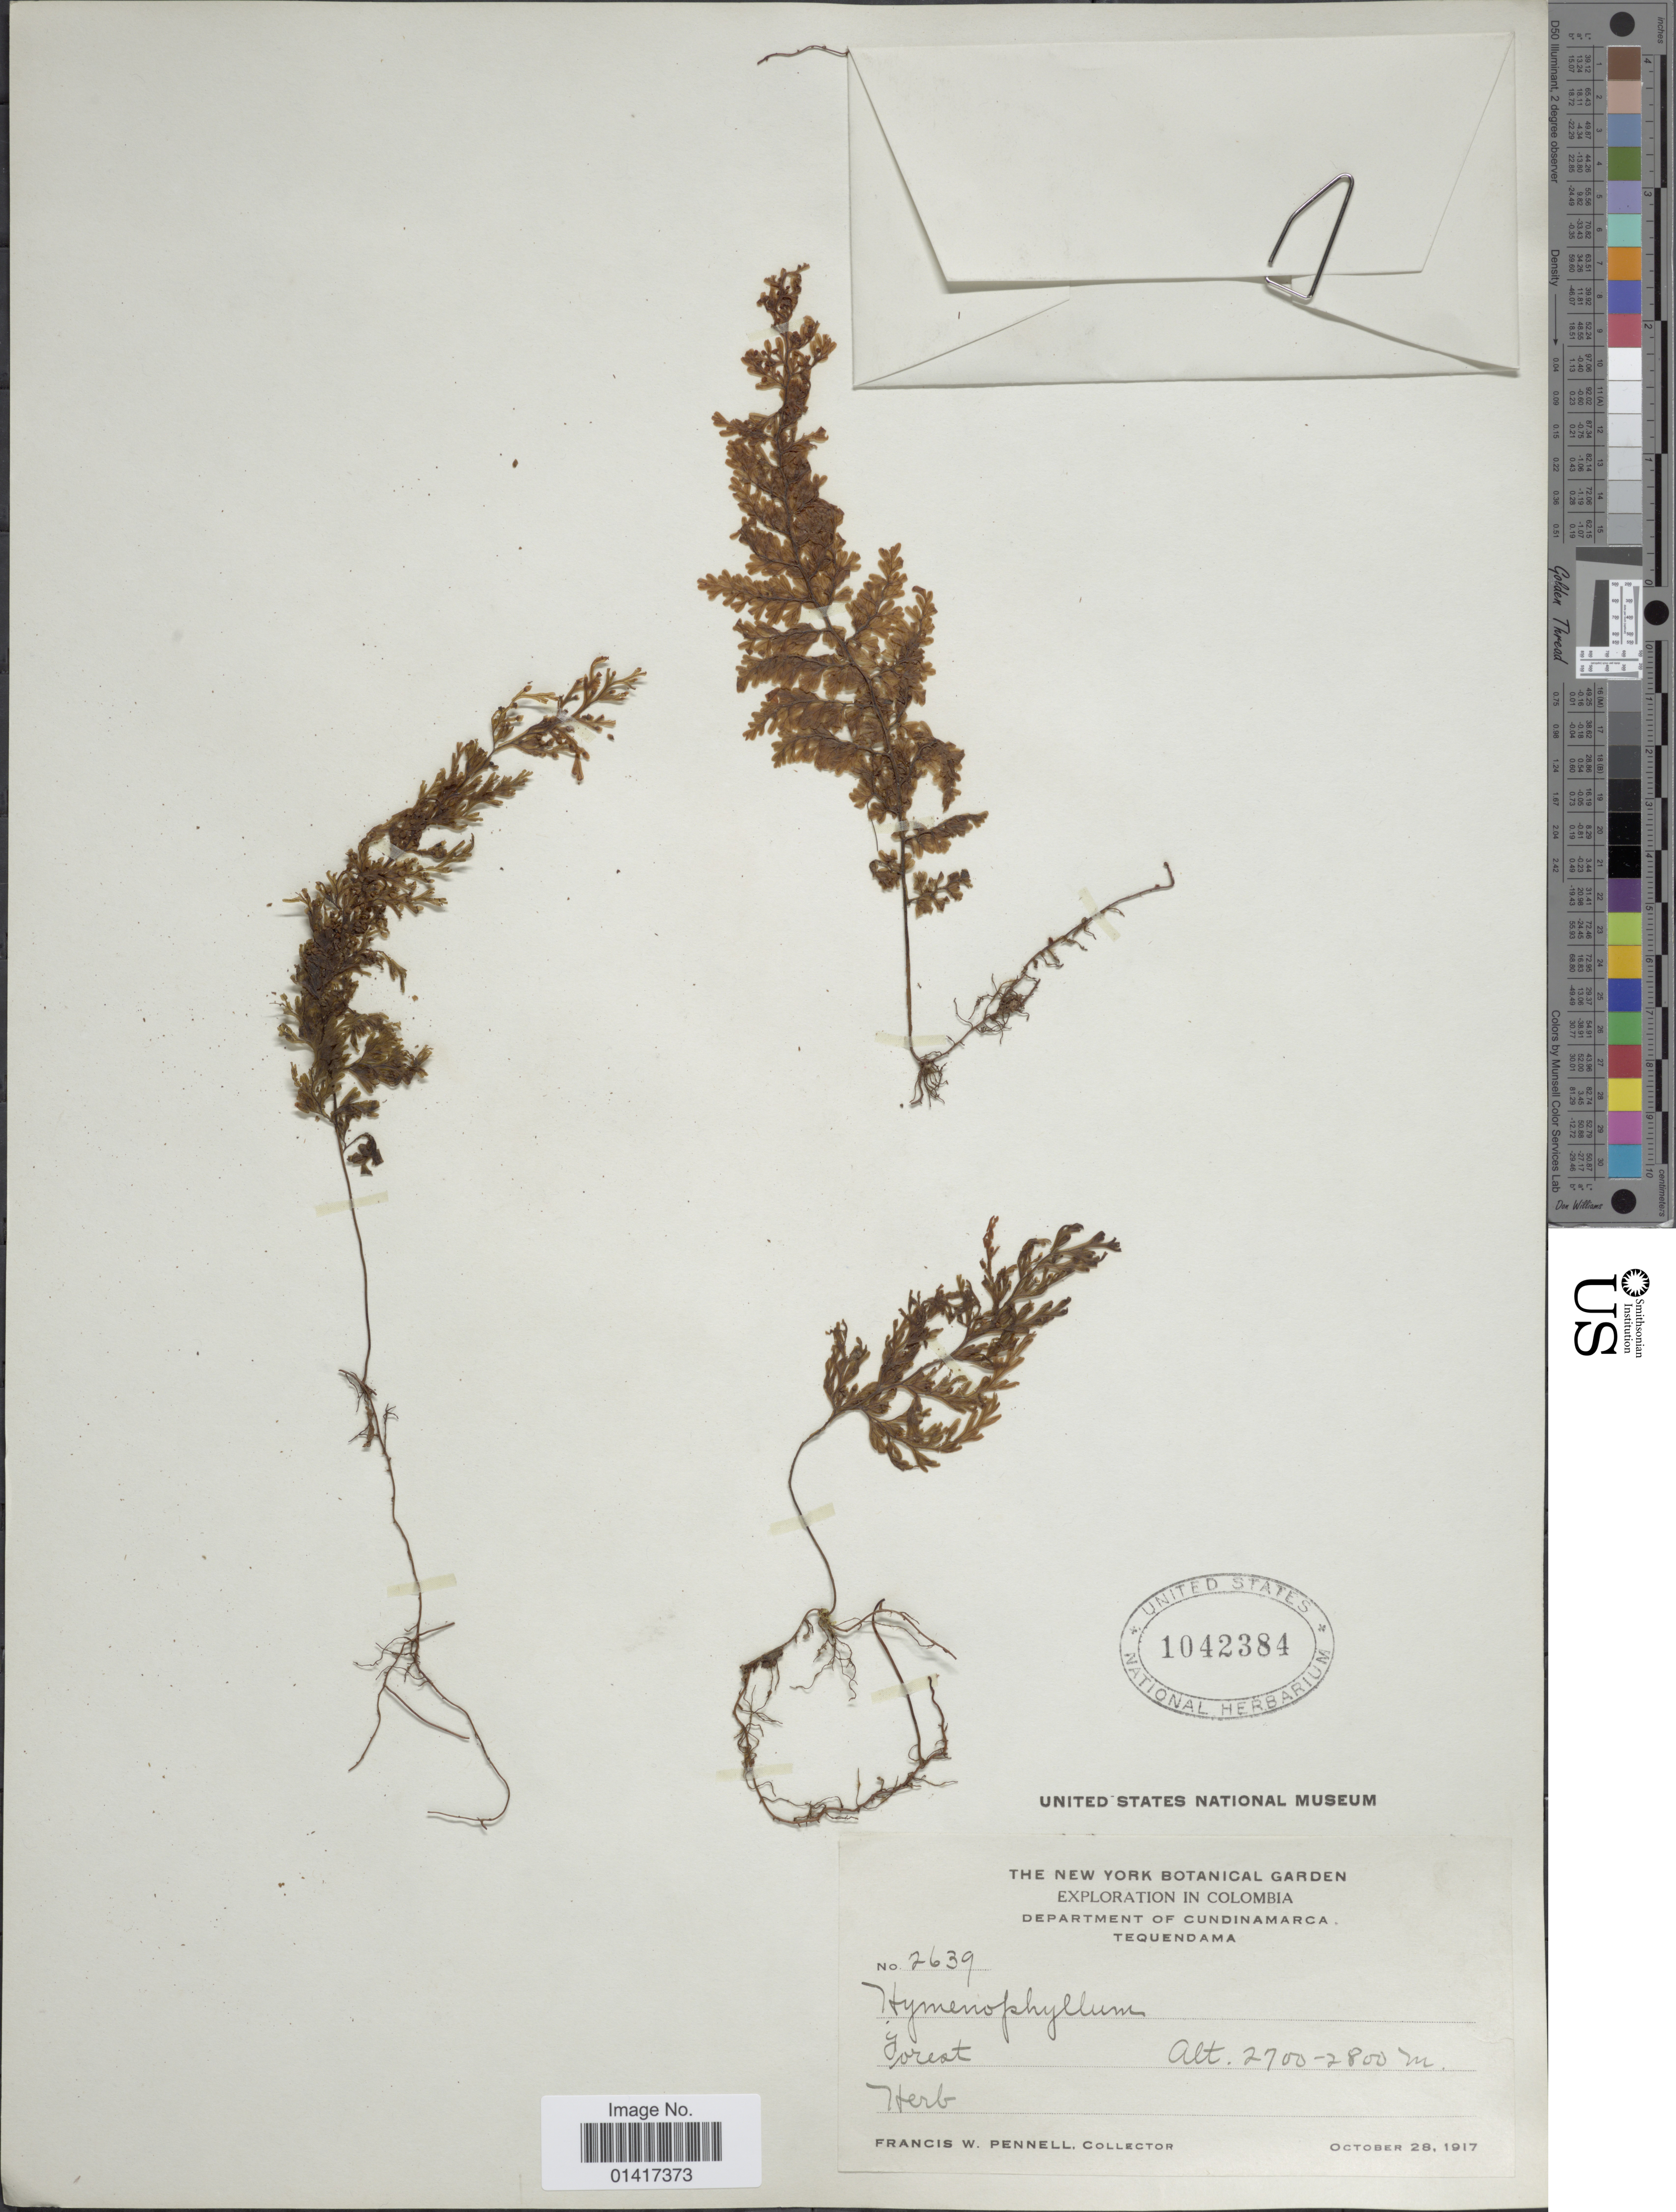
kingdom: Plantae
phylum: Tracheophyta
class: Polypodiopsida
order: Hymenophyllales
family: Hymenophyllaceae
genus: Hymenophyllum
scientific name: Hymenophyllum sp.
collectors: F. W. Pennell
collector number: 2639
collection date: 1917-10-28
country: Colombia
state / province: Cundinamarca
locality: Department of Cundinamarca, Tequendama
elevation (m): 2700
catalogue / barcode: US 1042384